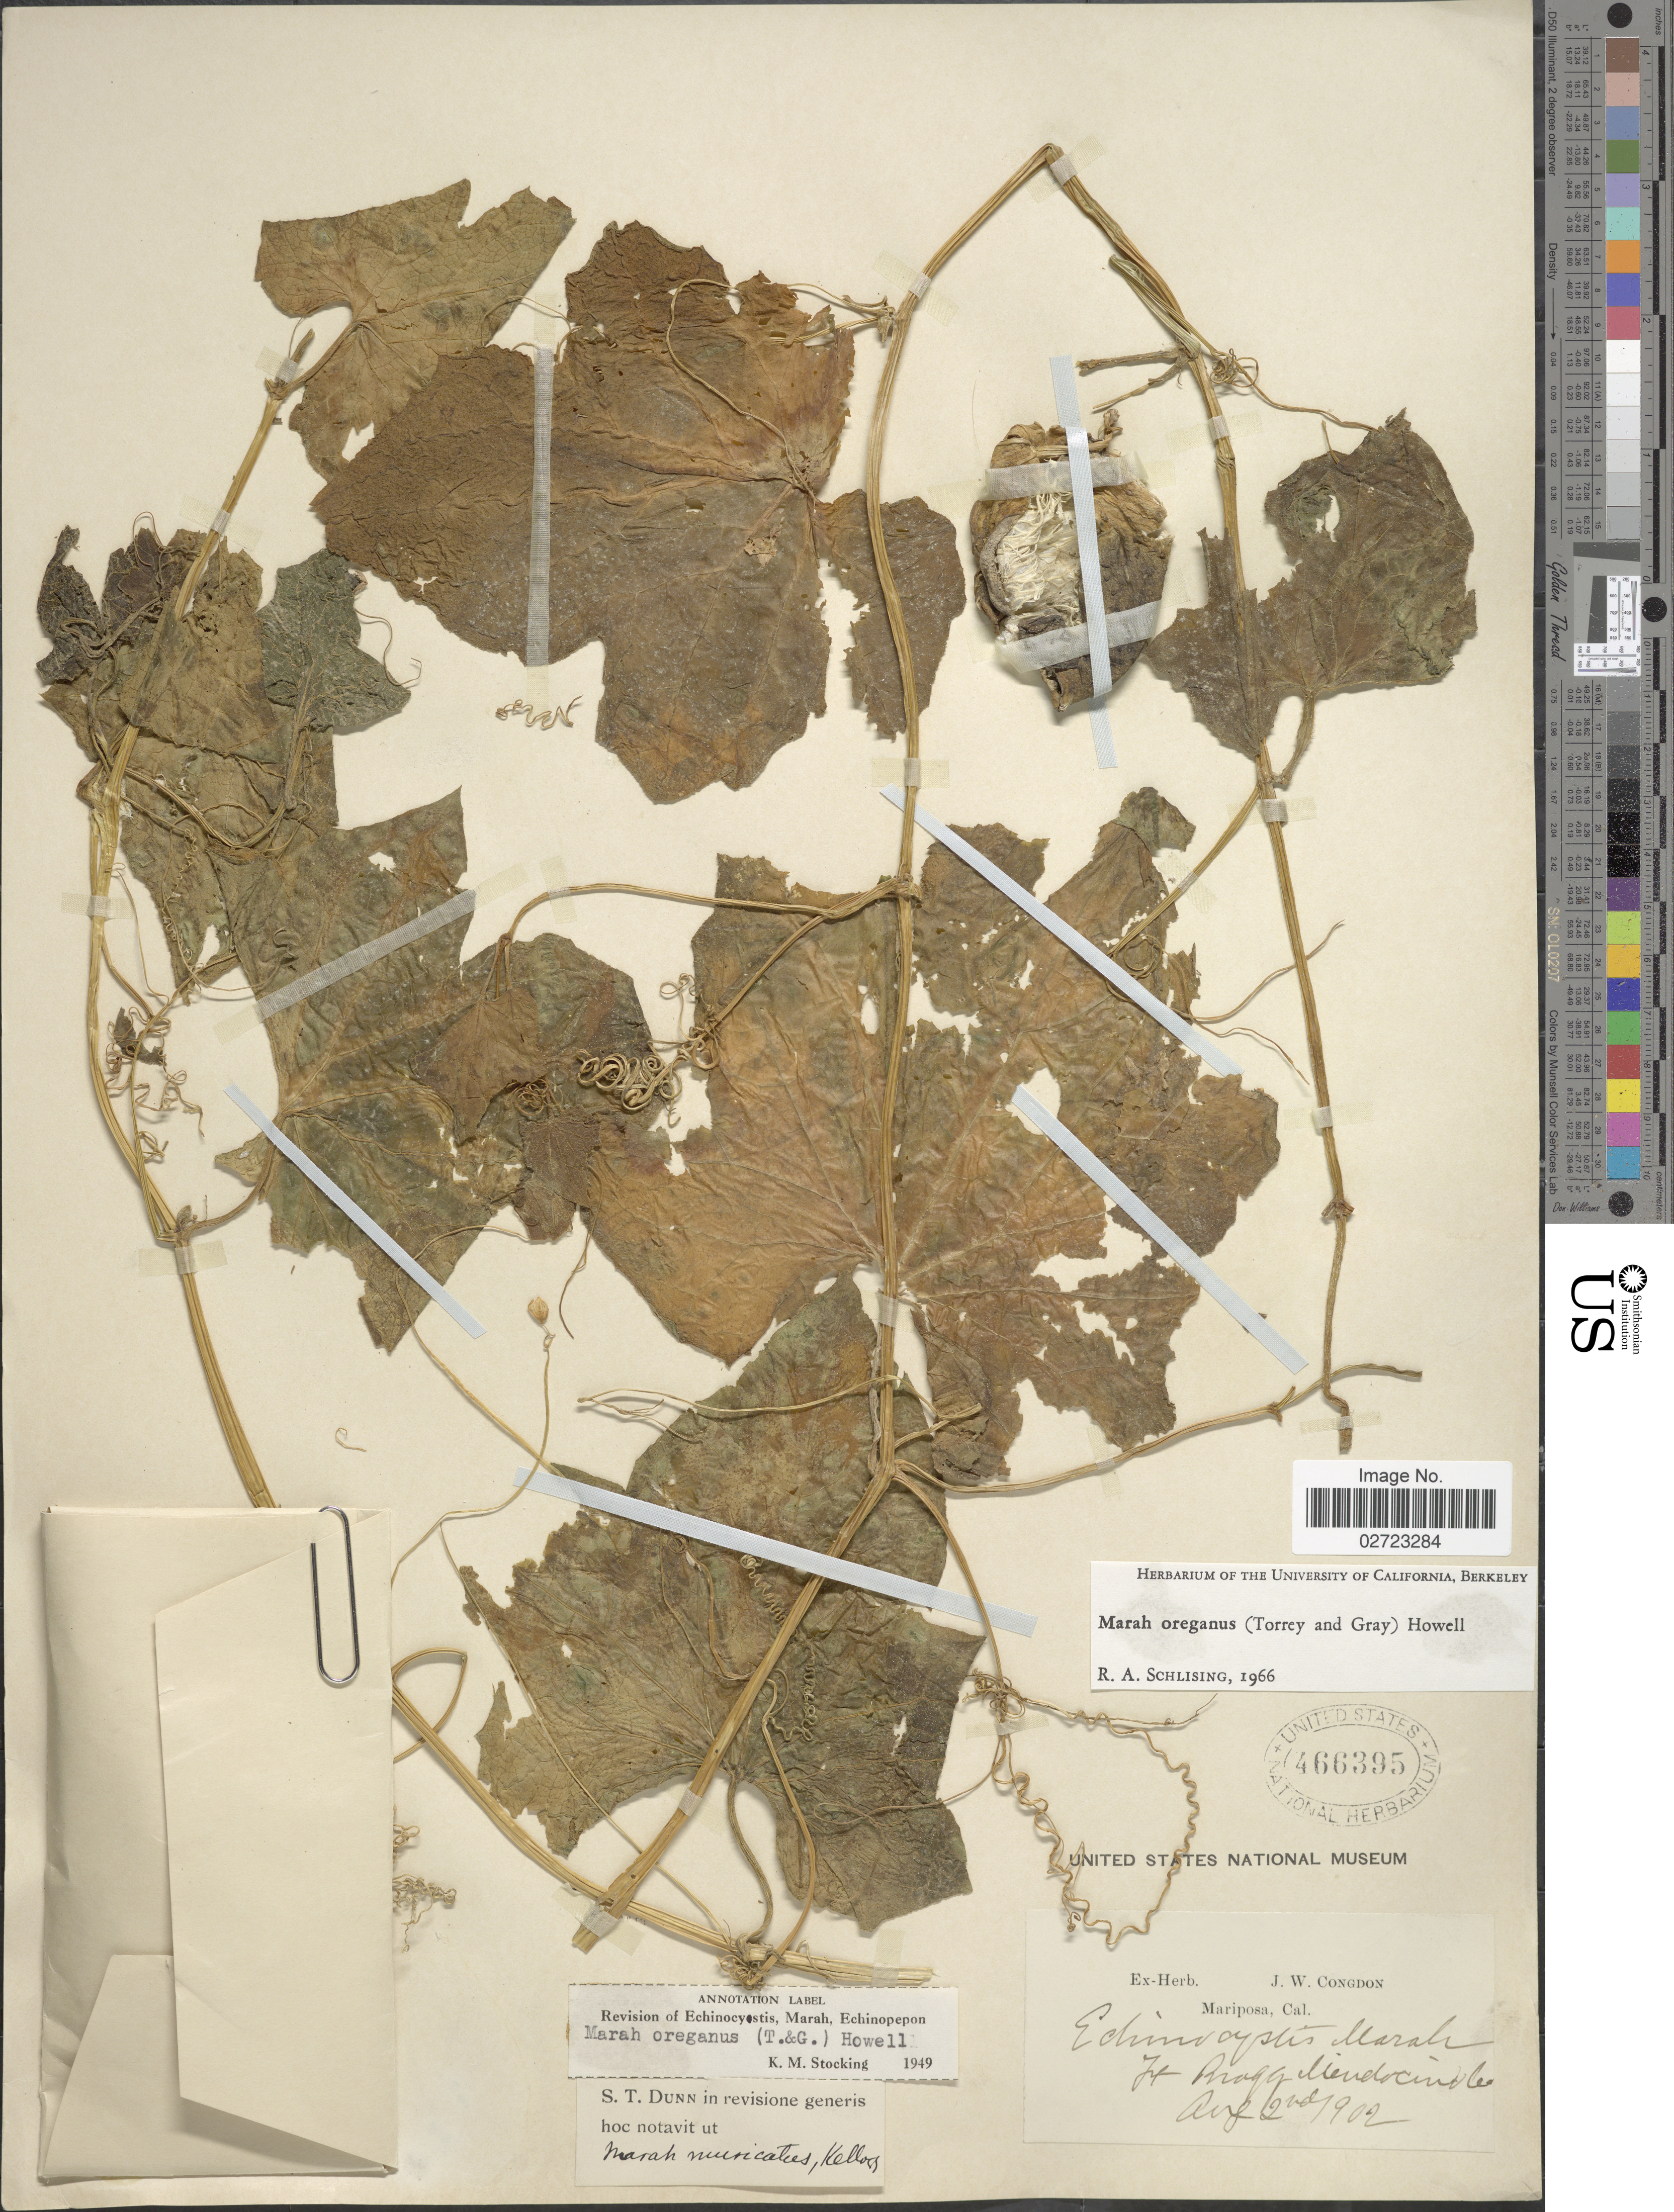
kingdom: Plantae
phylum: Tracheophyta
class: Magnoliopsida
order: Cucurbitales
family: Cucurbitaceae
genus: Marah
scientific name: Marah oregana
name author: (Torr. & A. Gray) Howell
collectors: ex herb. J. W. Congdon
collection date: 1902-08-02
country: United States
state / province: California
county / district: Mendocino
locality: In Boggy Mendocino Co.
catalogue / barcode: US 466395